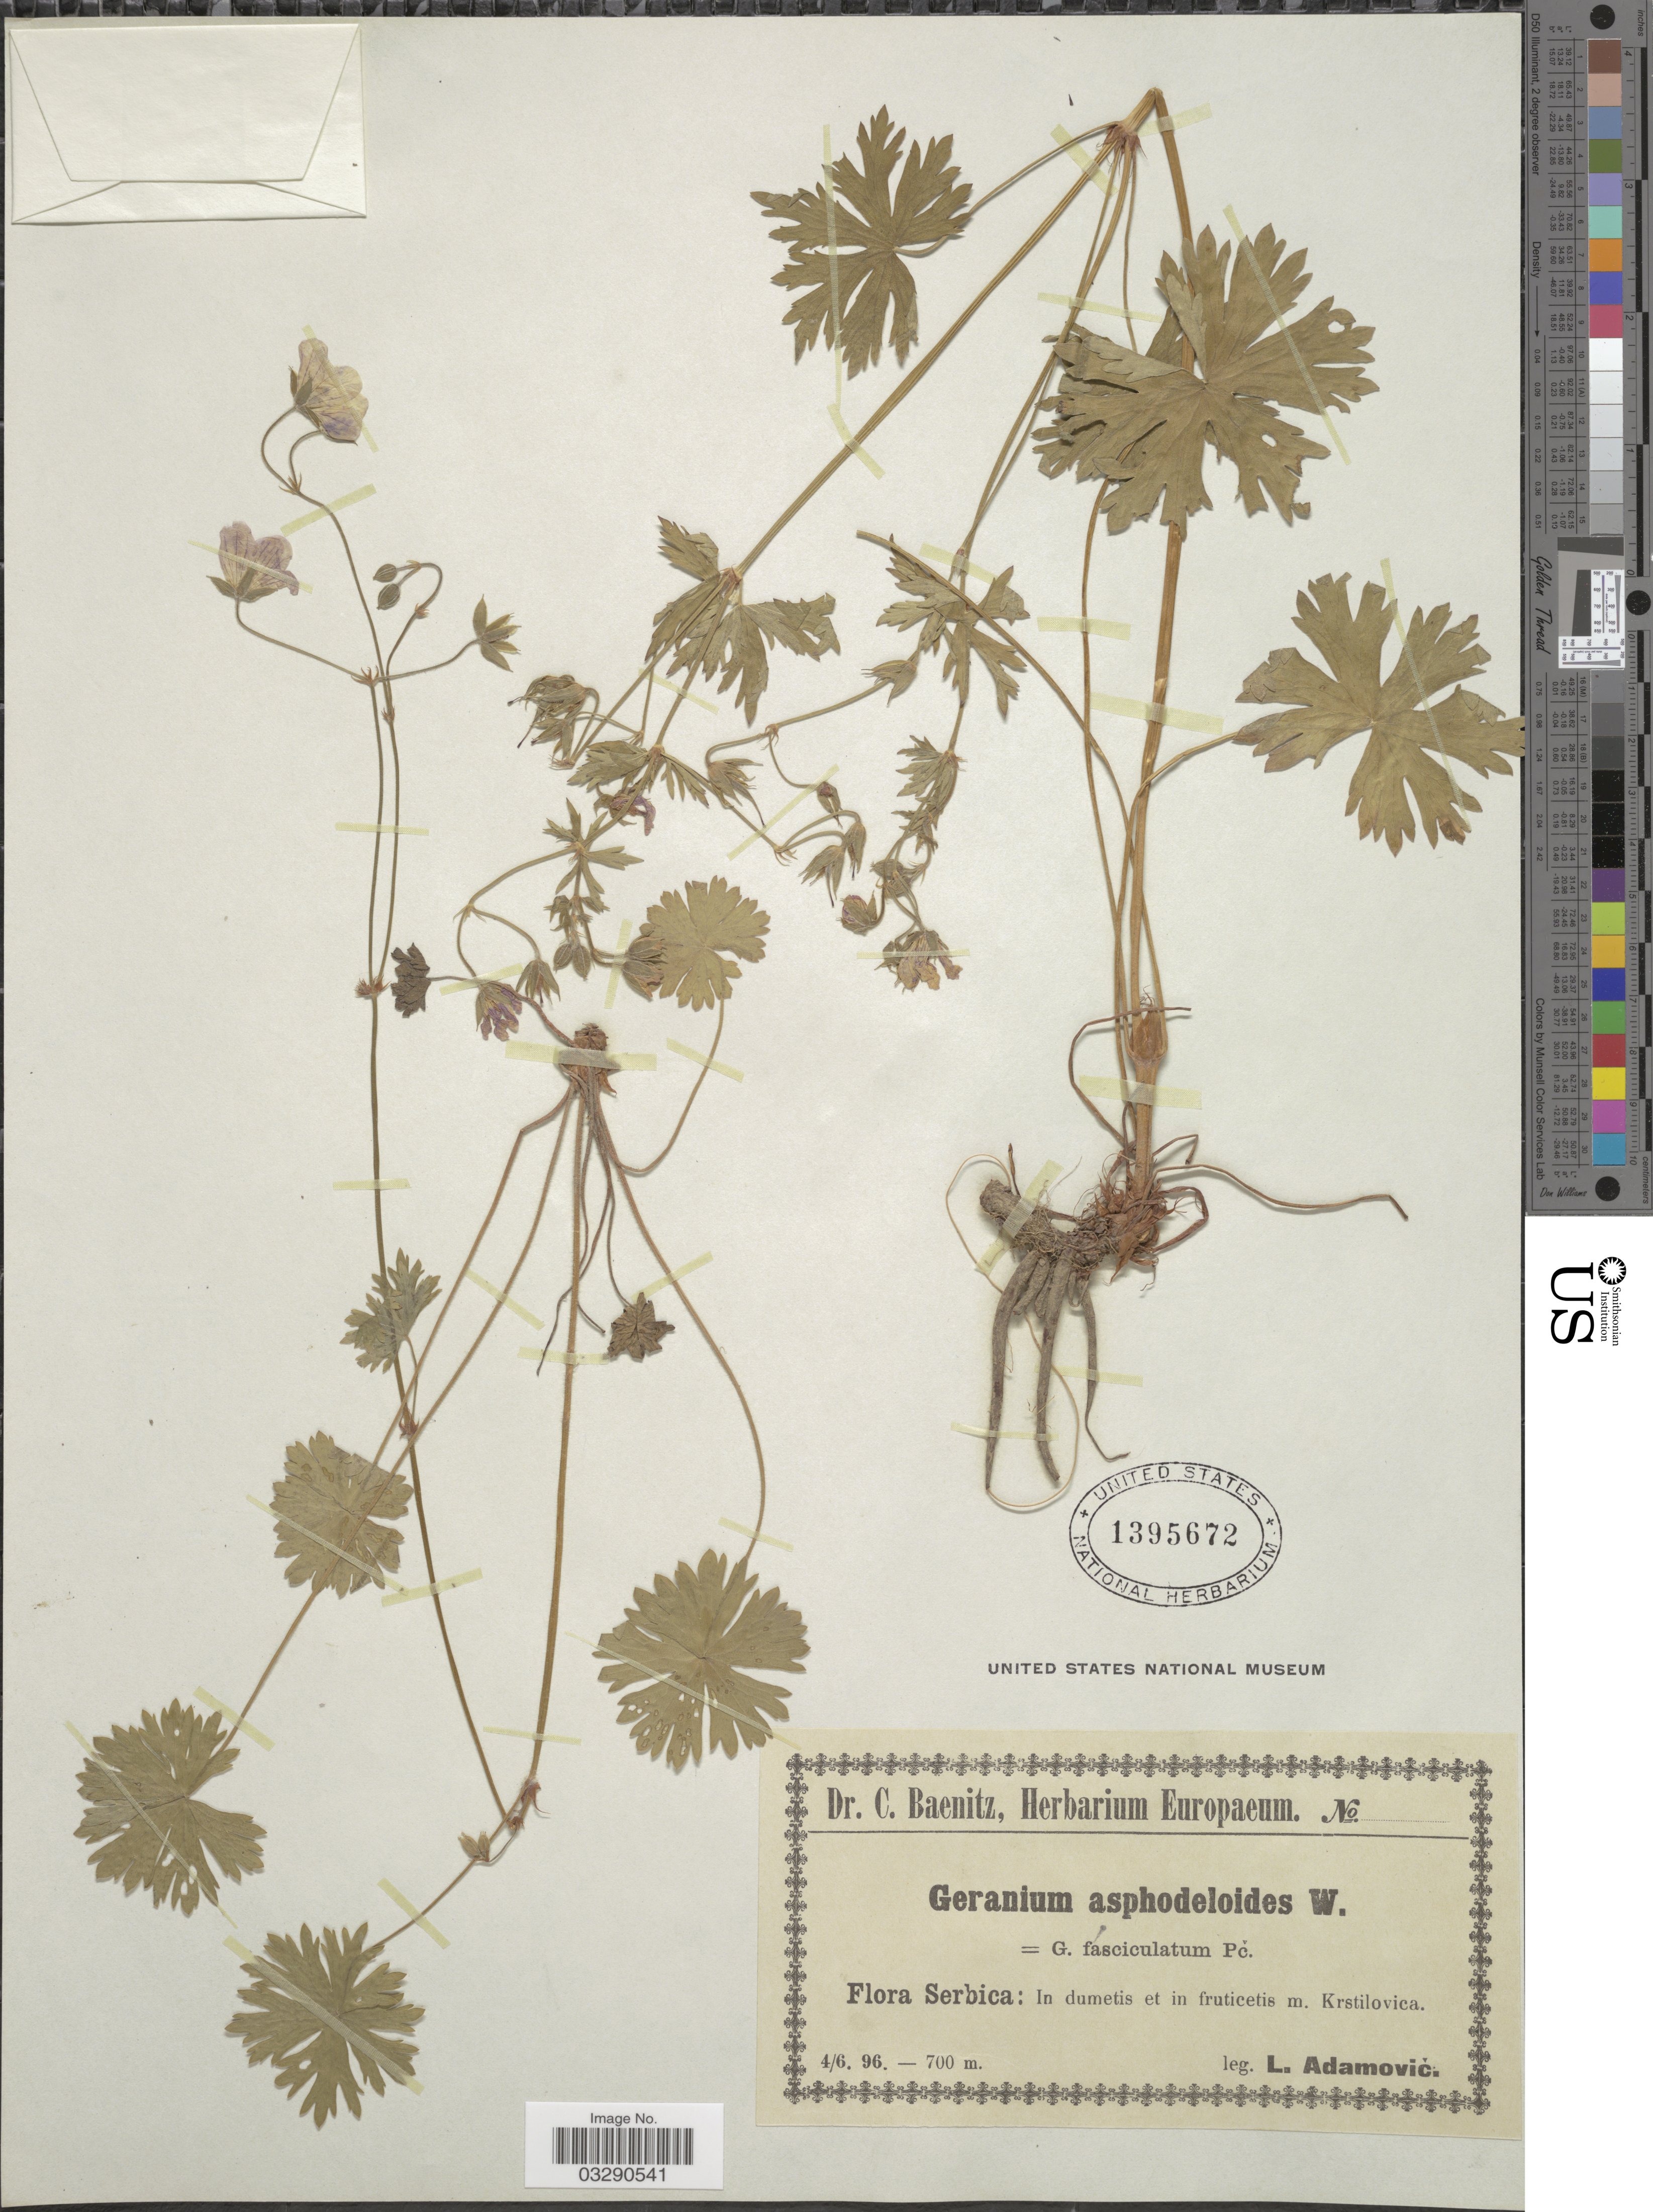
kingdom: Plantae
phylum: Tracheophyta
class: Magnoliopsida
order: Geraniales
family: Geraniaceae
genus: Geranium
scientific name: Geranium asphodeloides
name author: Burm. f.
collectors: L. Adamović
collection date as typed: Transcribed d/m/y: 4/6/96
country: Serbia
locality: Serbica: m. Krstilovica.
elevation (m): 700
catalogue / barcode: US 1395672